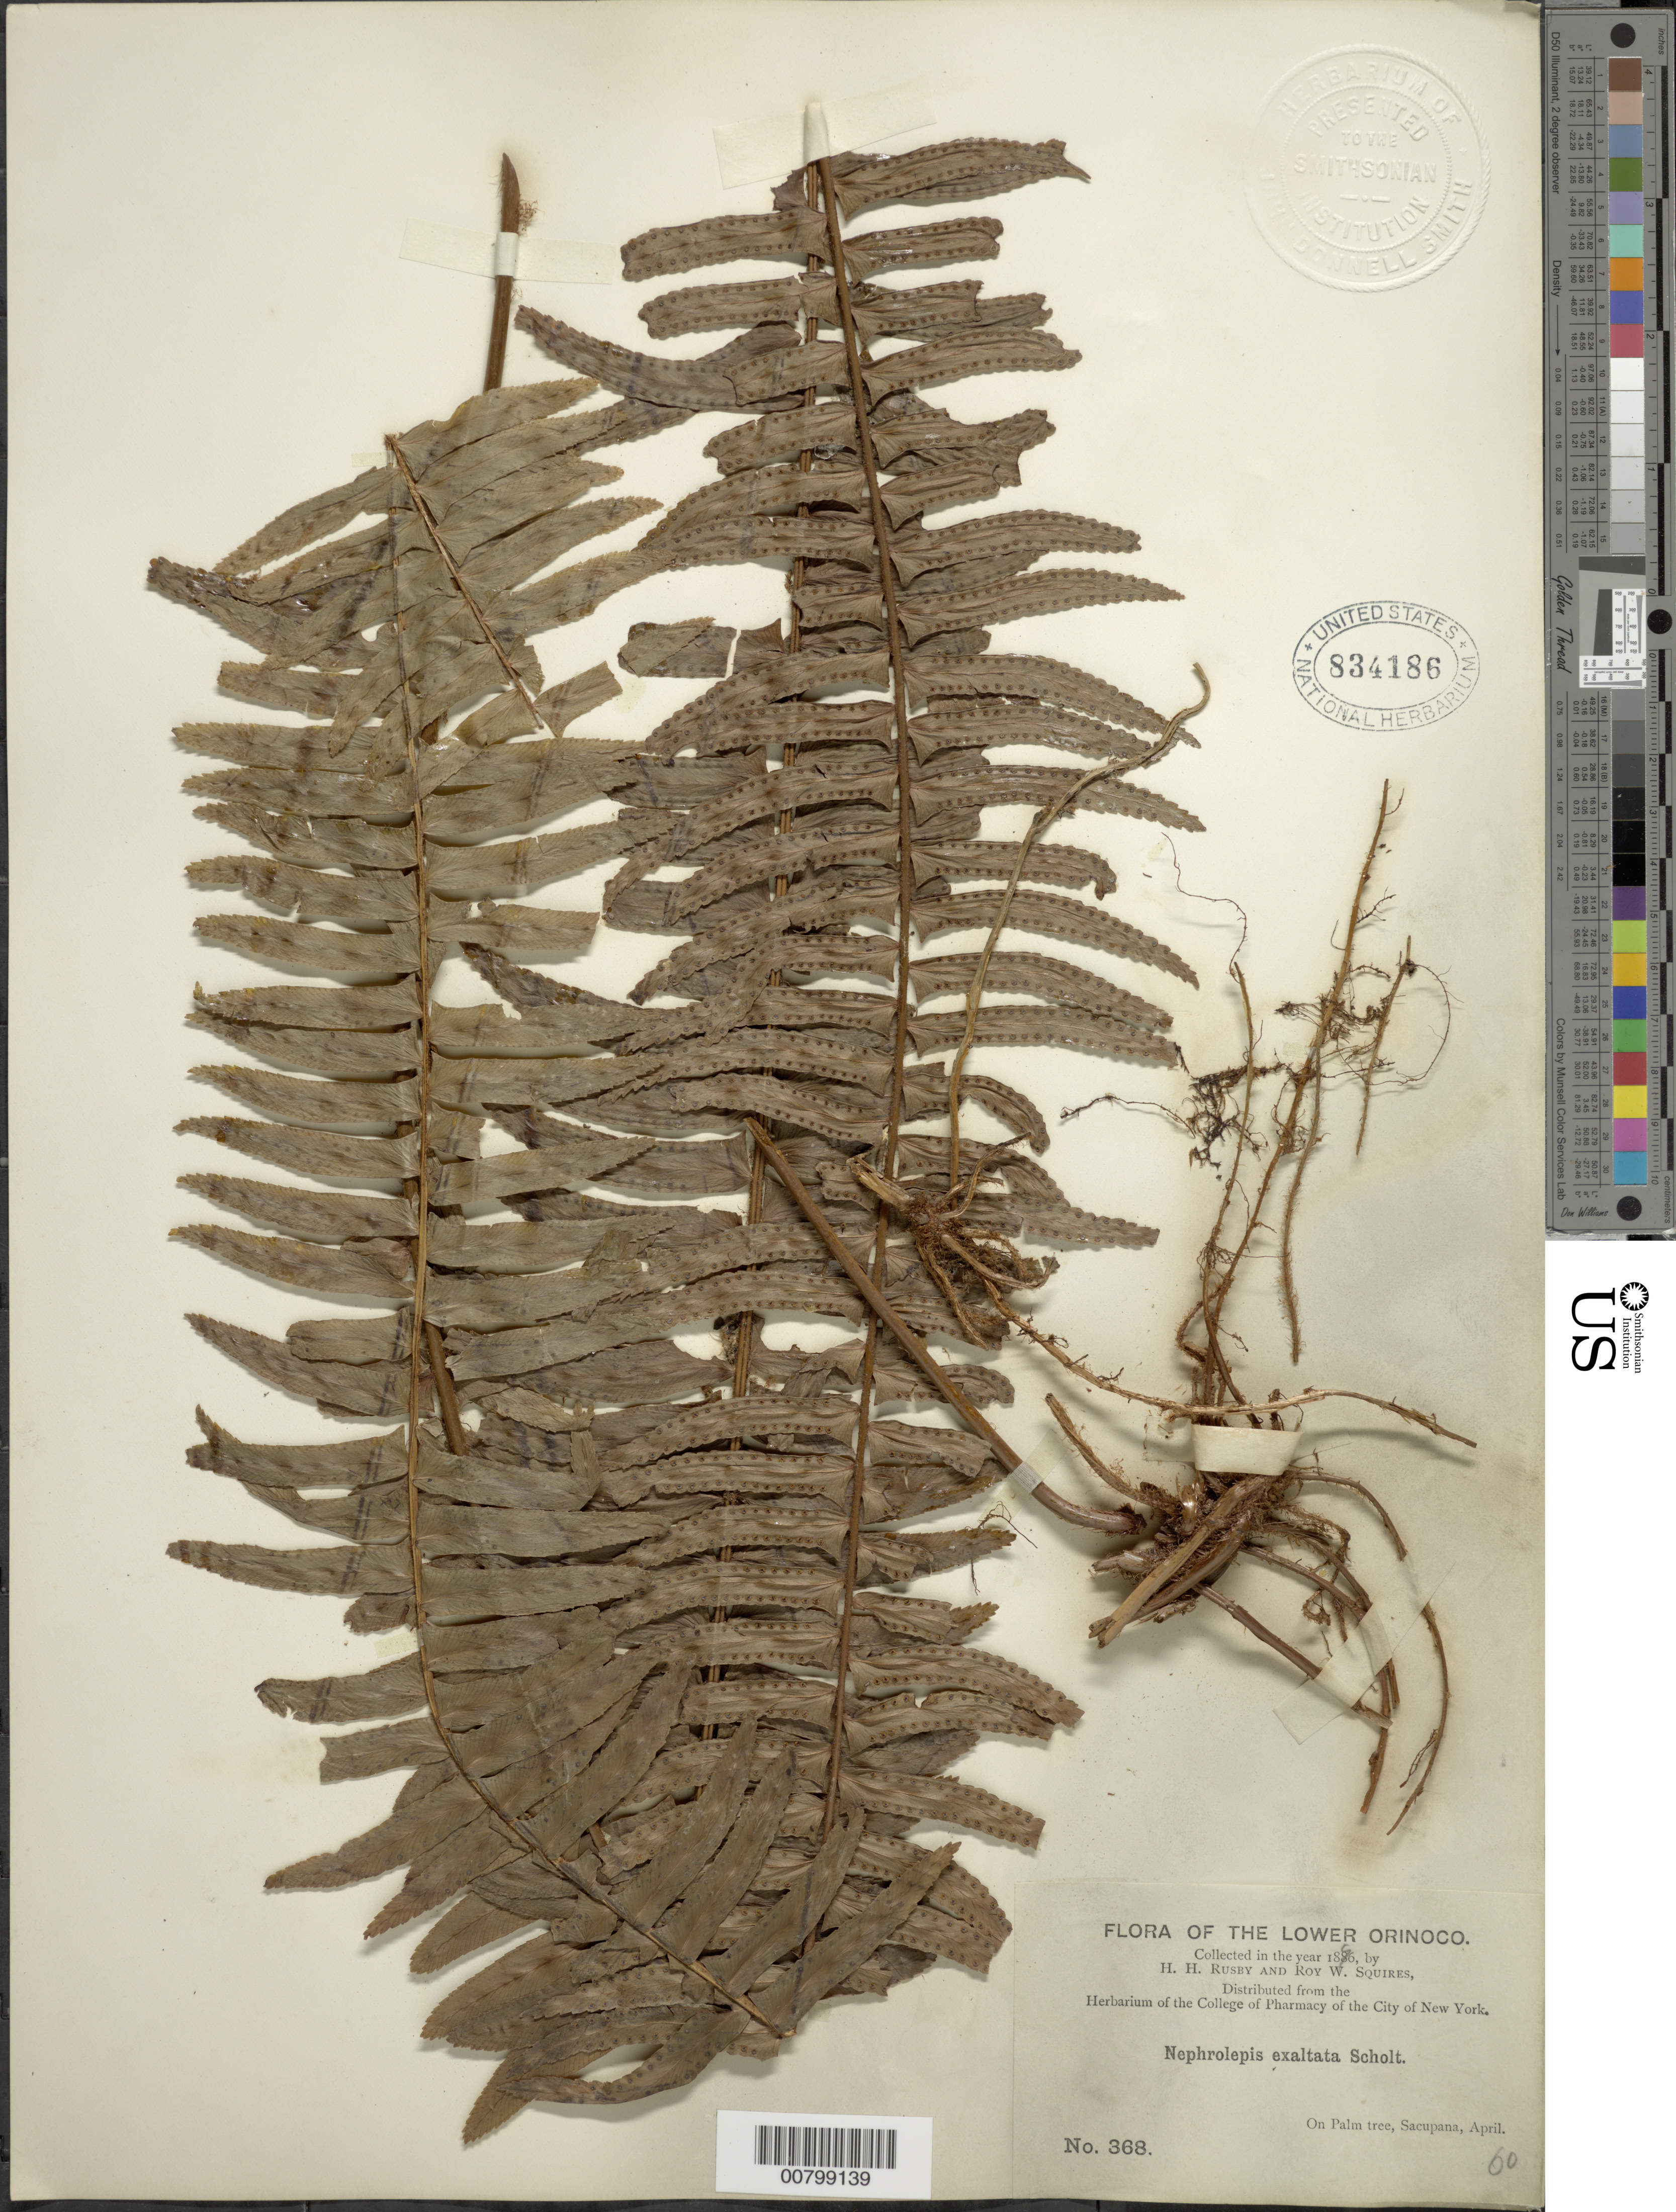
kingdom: Plantae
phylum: Tracheophyta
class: Polypodiopsida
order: Polypodiales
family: Nephrolepidaceae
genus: Nephrolepis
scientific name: Nephrolepis rivularis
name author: (Vahl) Mett. ex Krug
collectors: H. H. Rusby & R. Squires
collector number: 368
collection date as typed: April 1896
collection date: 1896-04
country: Venezuela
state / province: Delta Amacuro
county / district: Antonio Díaz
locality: Lower Orinoco, Sacupana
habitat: On palm tree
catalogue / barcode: US 834186